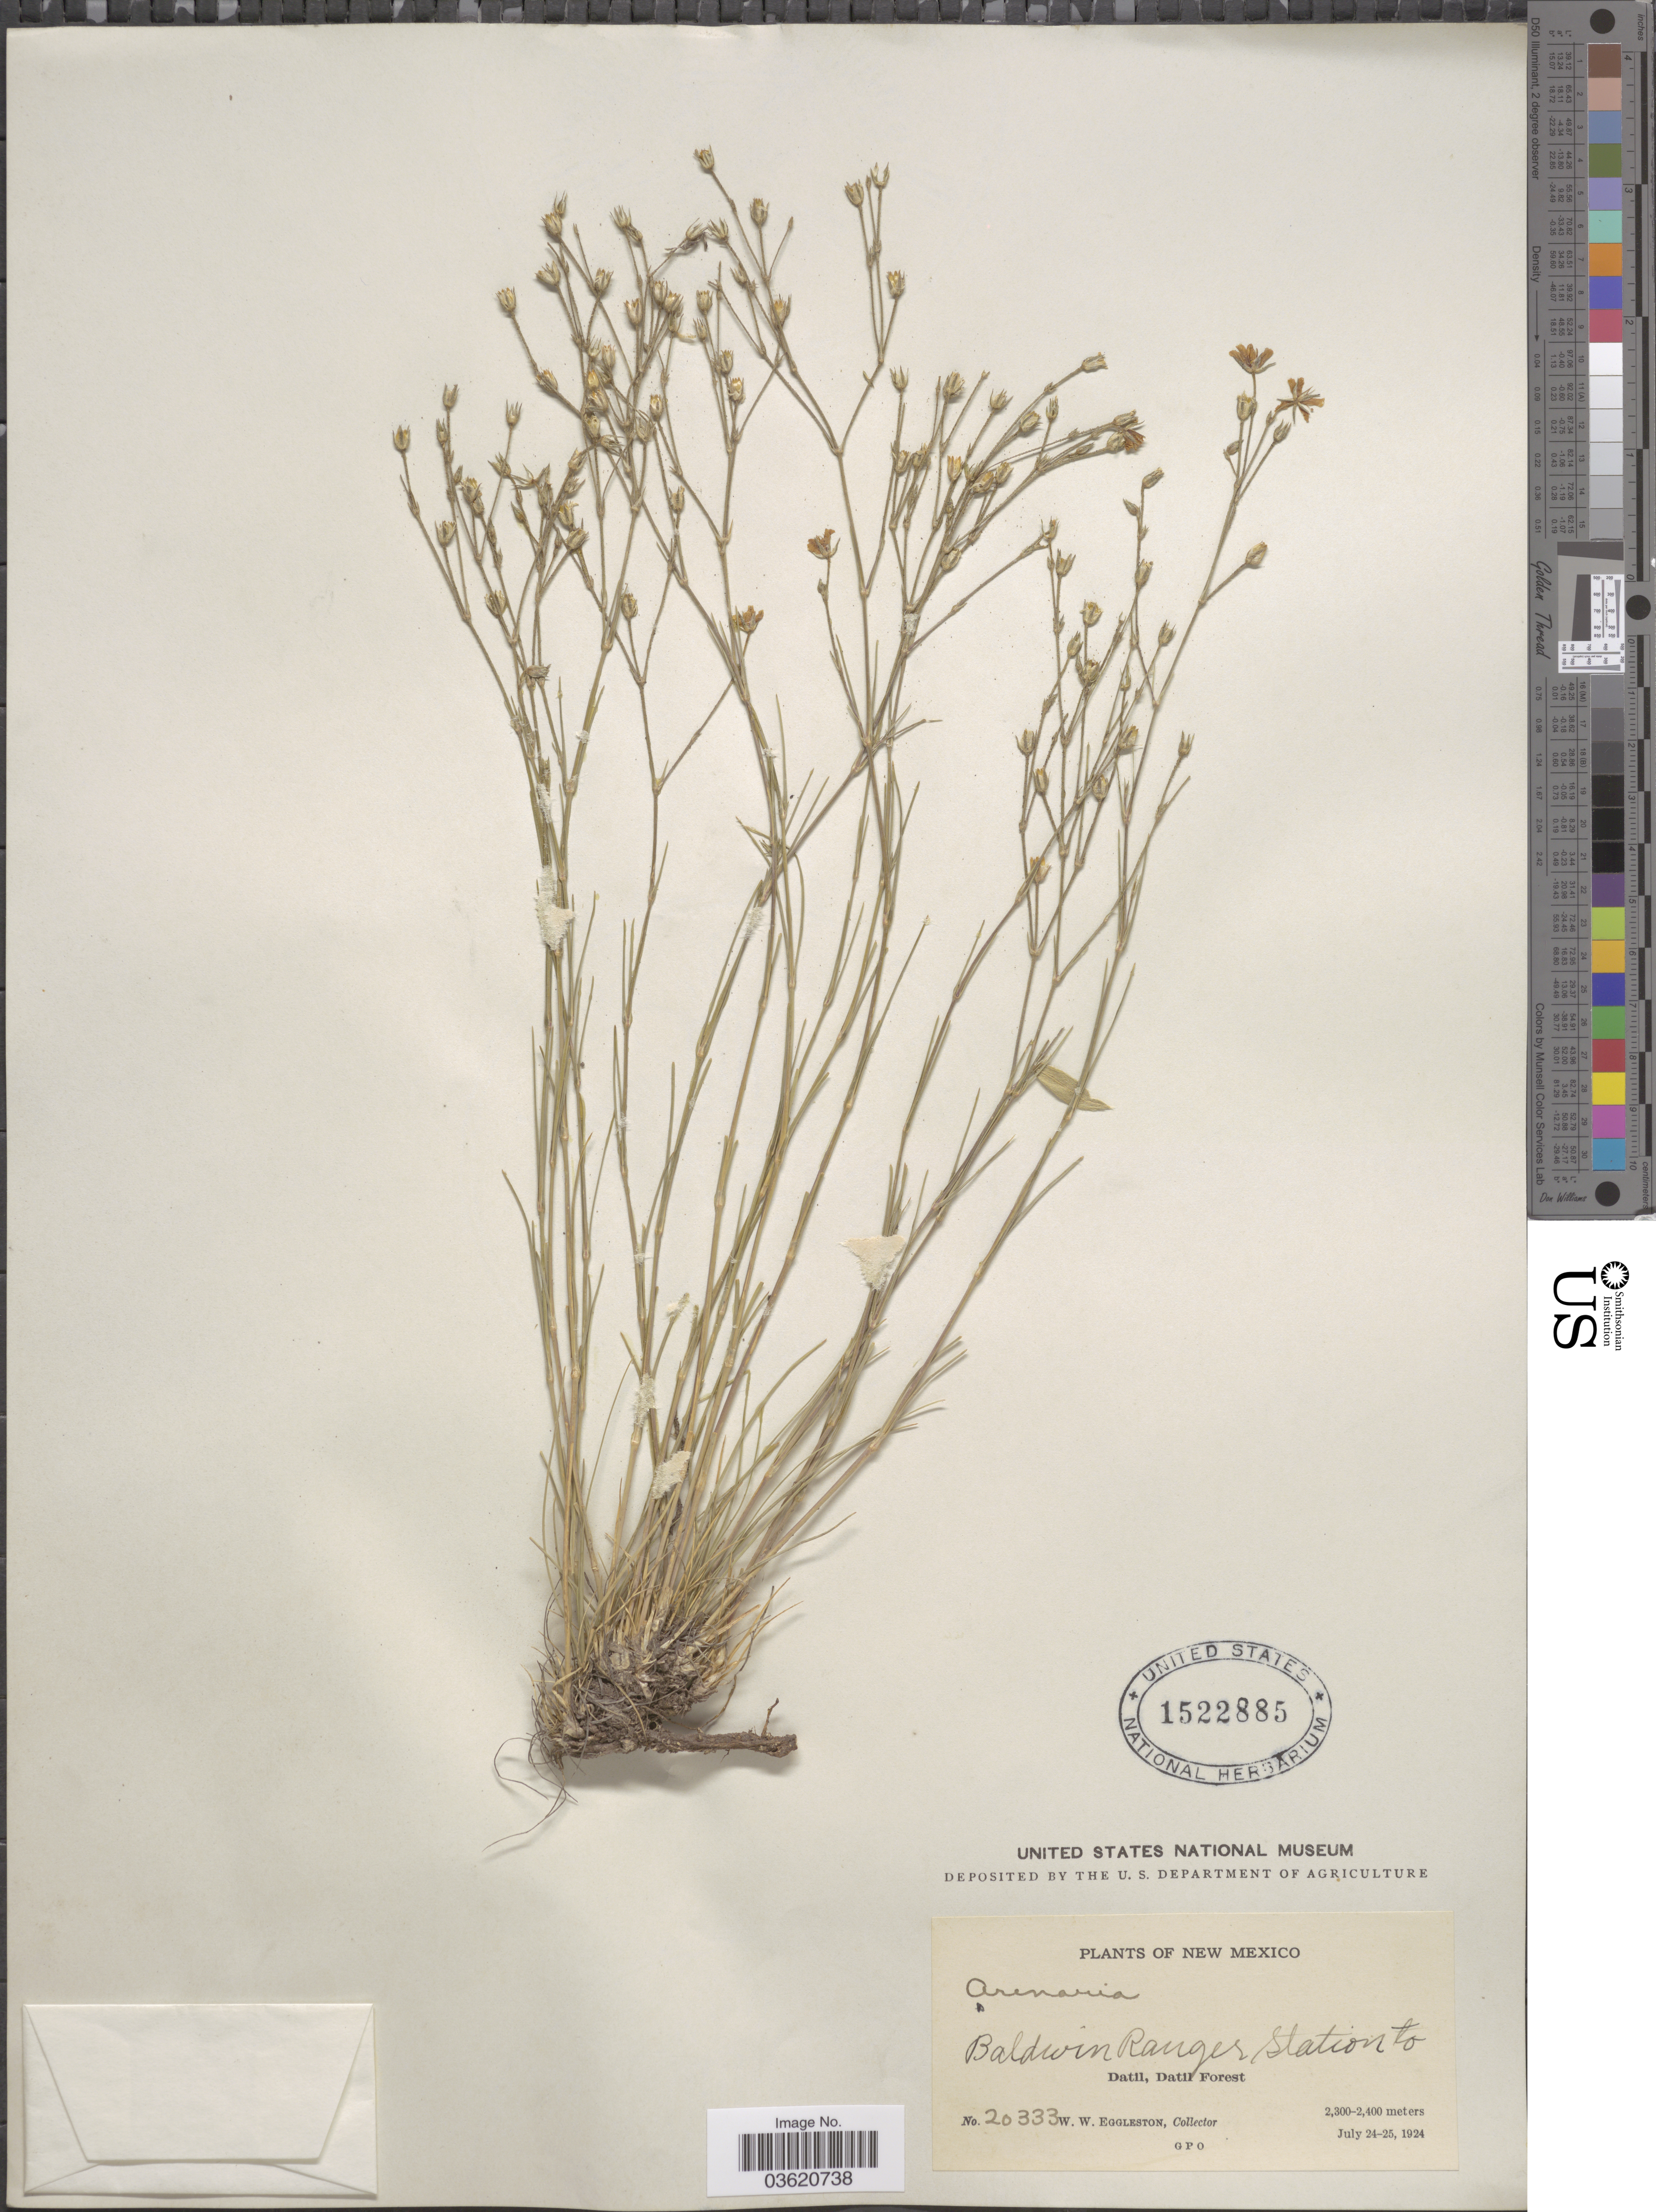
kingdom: Plantae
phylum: Tracheophyta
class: Magnoliopsida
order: Caryophyllales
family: Caryophyllaceae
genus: Eremogone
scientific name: Eremogone fendleri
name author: (A. Gray) Ikonn.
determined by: U.S. National Herbarium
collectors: W. W. Eggleston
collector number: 20333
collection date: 1924-07-24/1924-07-25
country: United States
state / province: New Mexico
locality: Baldwin Ranger Station to Datil, Datil Forest.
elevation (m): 2300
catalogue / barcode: US 1522885